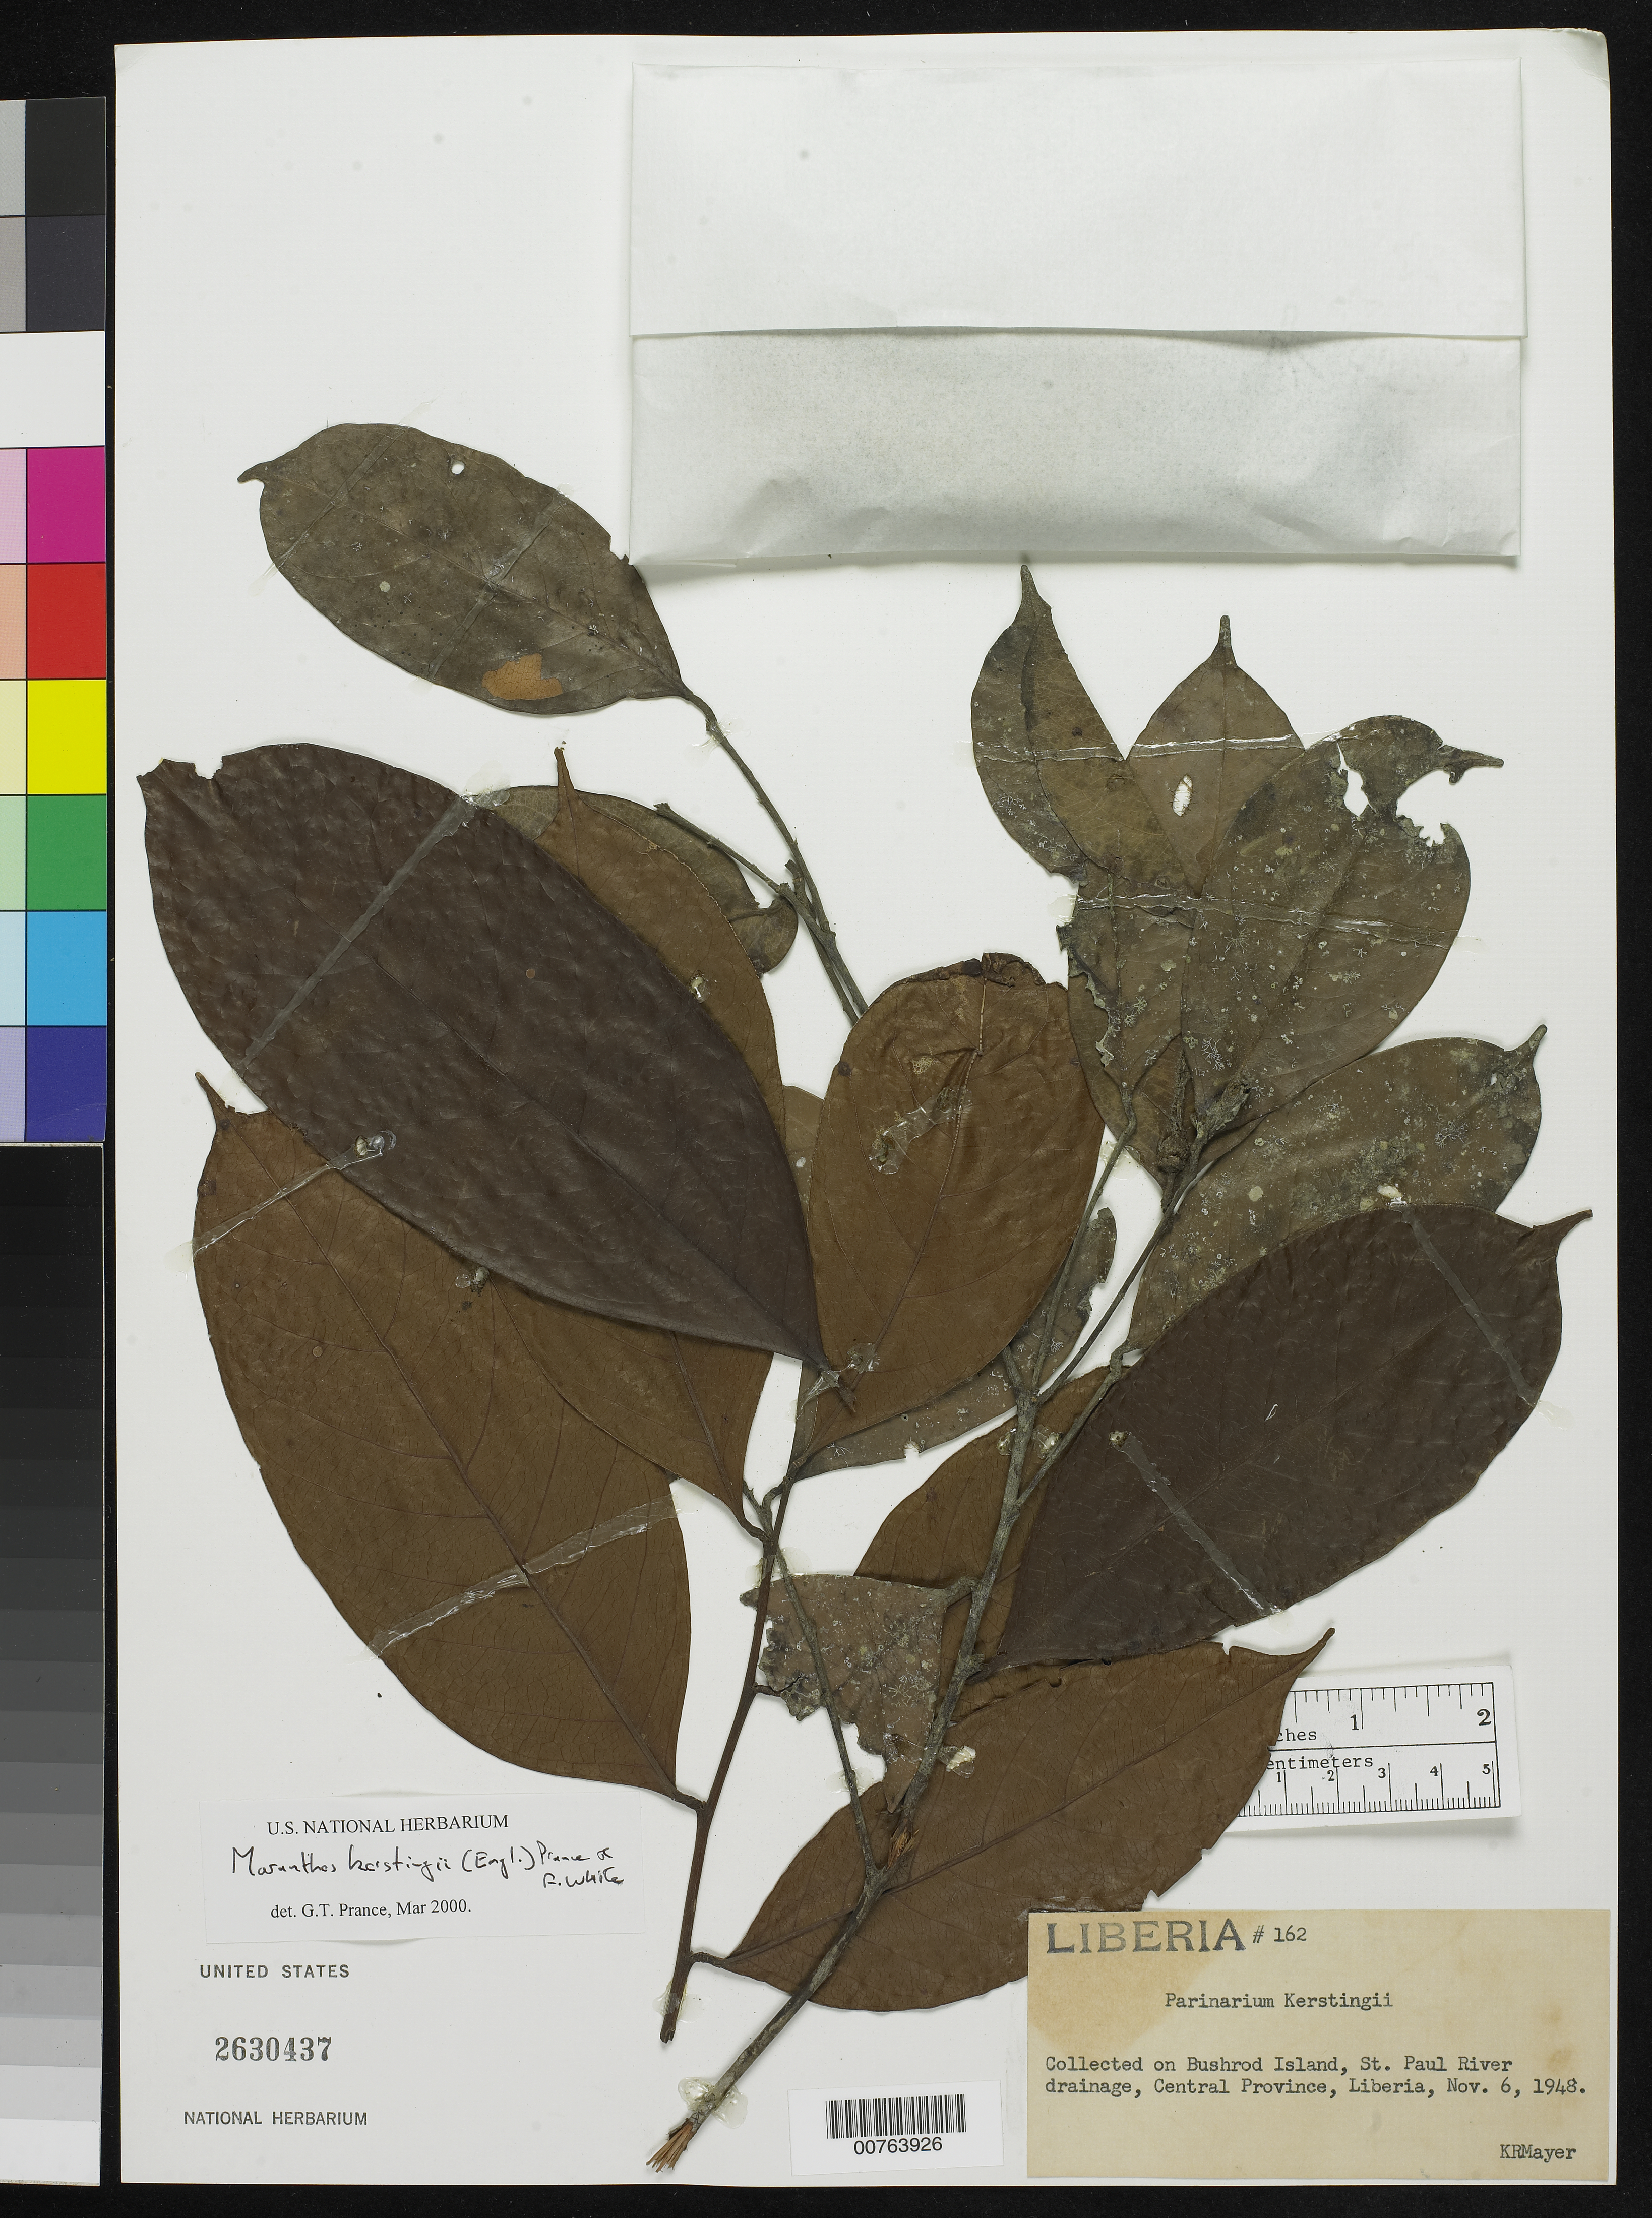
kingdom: Plantae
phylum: Tracheophyta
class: Magnoliopsida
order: Malpighiales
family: Chrysobalanaceae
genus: Maranthes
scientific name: Maranthes kerstingii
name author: (Engl.) Prance ex F. White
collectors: K. R. Mayer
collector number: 162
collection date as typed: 6 Nov 1948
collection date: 1948-11-06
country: Liberia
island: Bushrod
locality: Central Province: St. Paul River drainage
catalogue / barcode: US 2630437